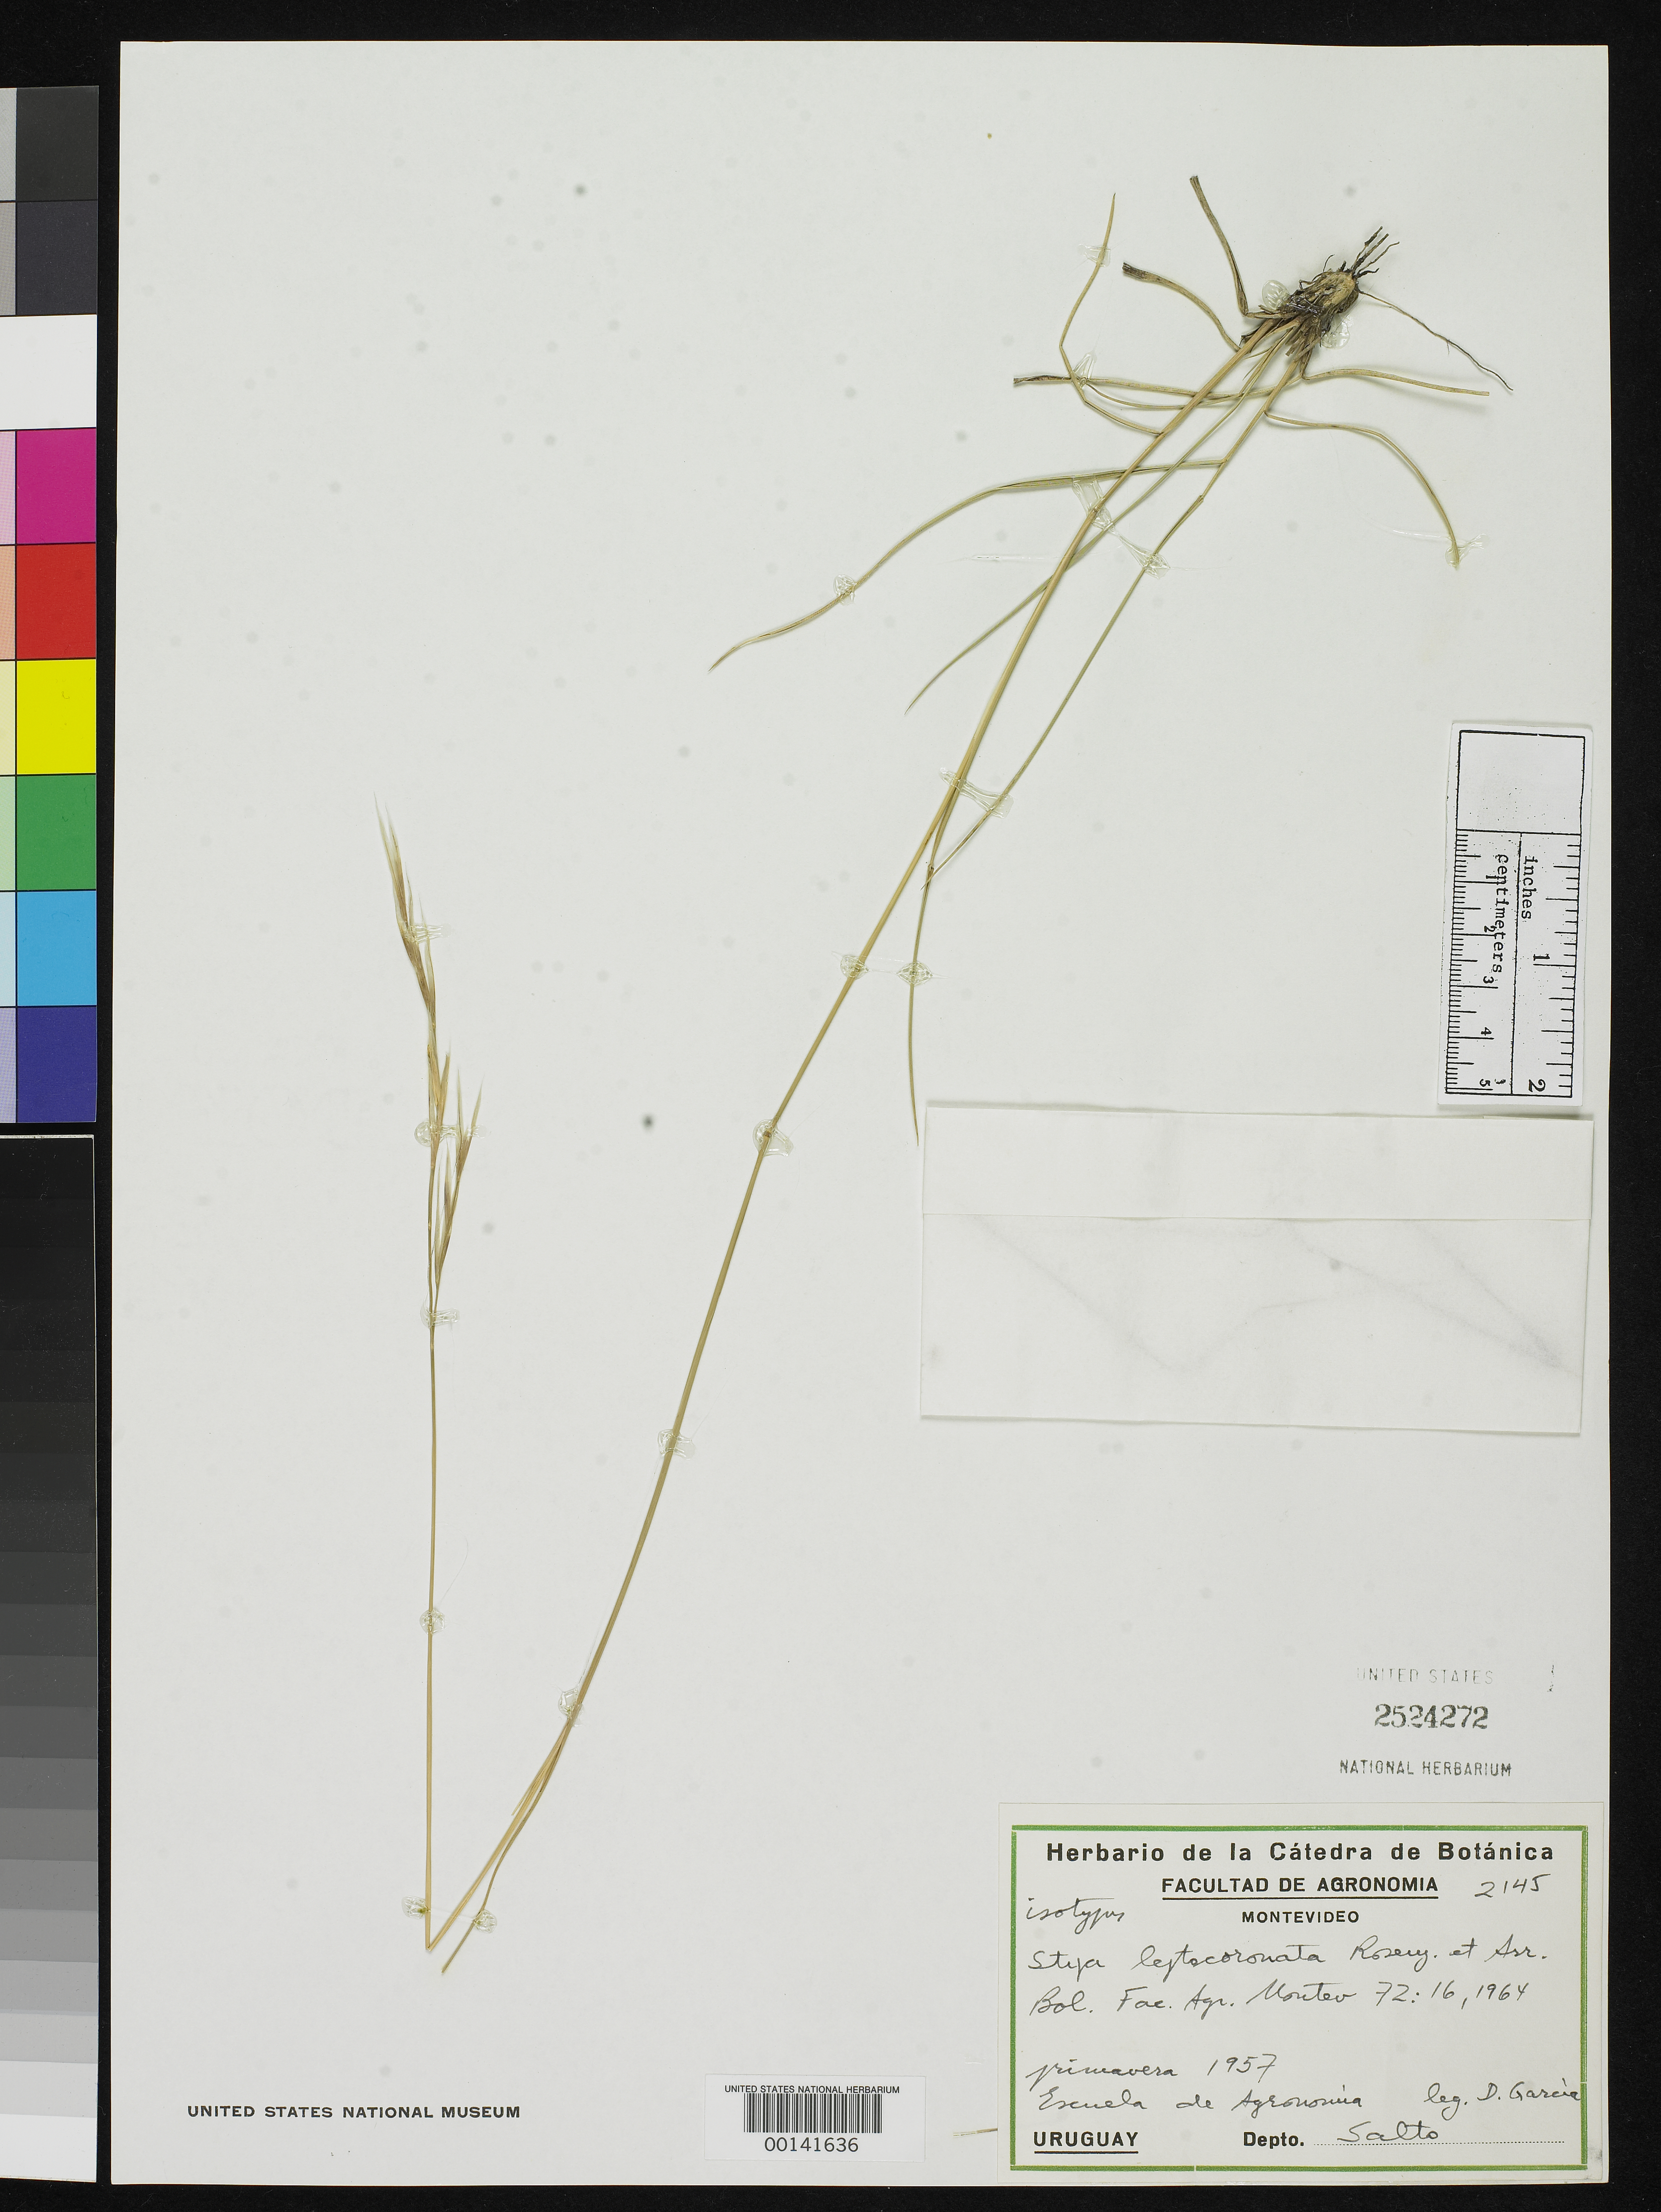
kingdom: Plantae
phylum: Tracheophyta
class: Liliopsida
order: Poales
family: Poaceae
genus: Stipa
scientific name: Stipa leptocoronata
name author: Roseng. & Arrillaga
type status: Isotype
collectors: D. Garcia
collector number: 2145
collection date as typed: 1957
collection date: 1957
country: Uruguay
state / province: Salto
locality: San Antonio.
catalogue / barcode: US 2524272